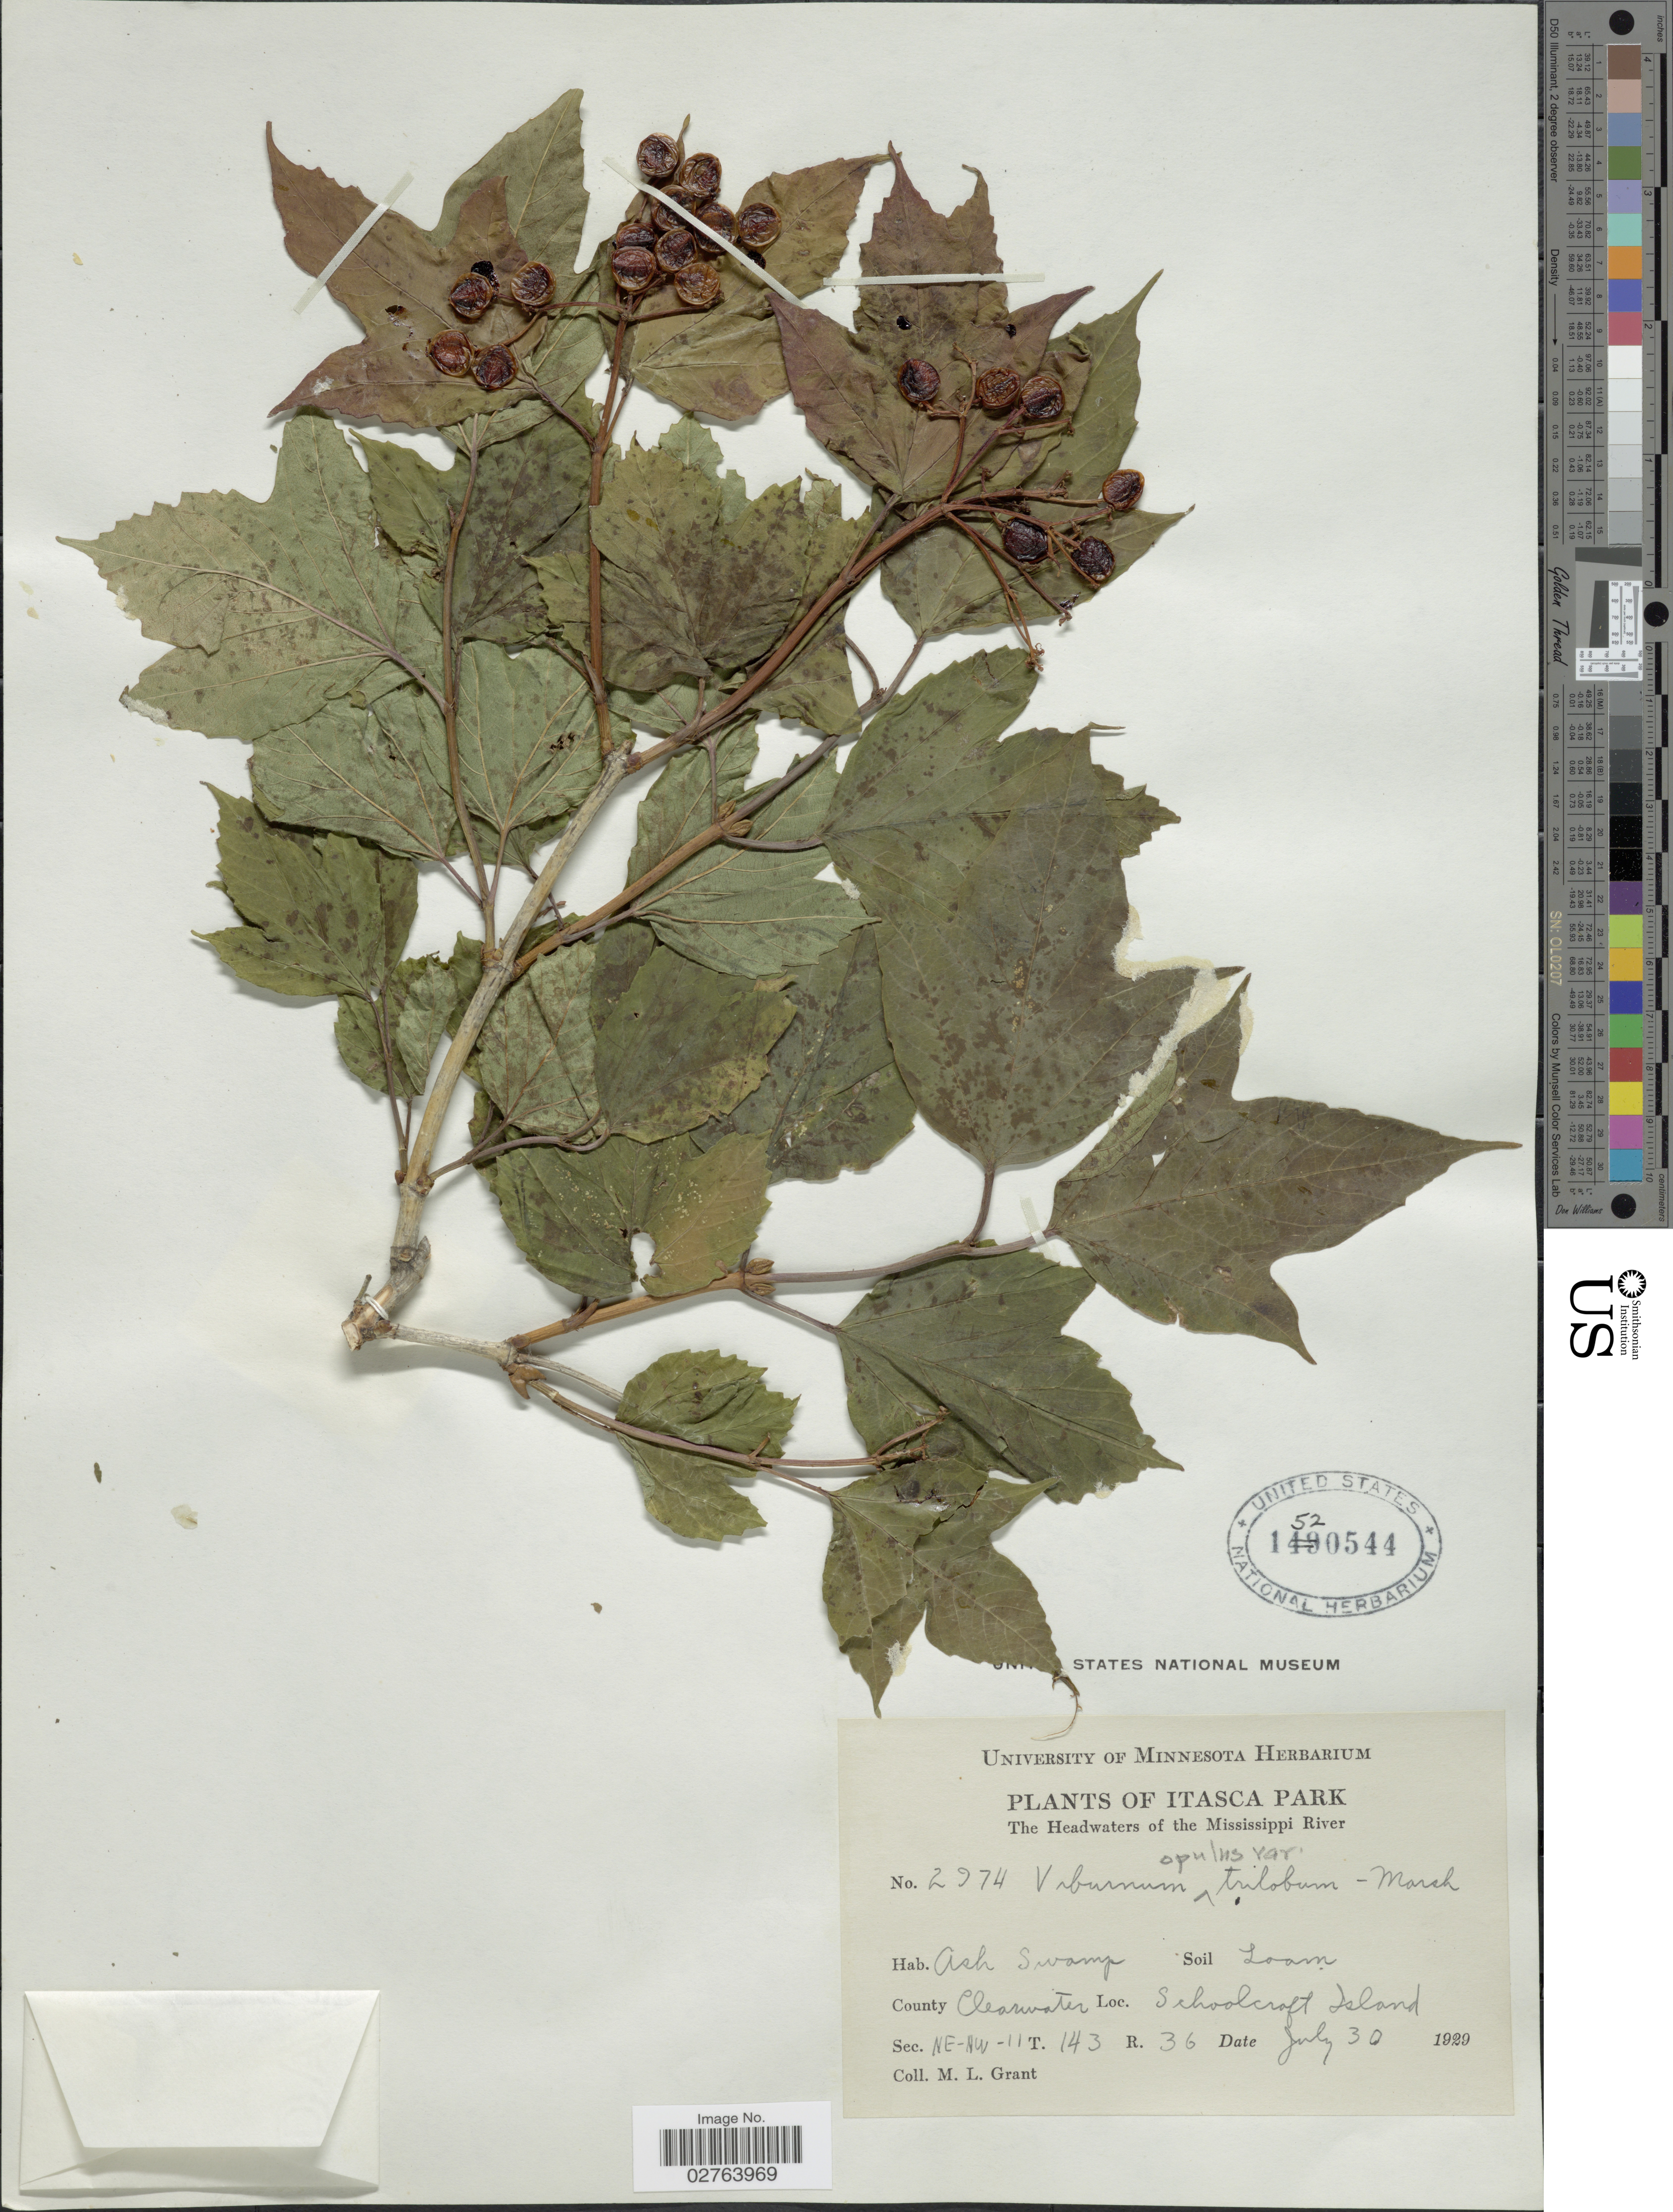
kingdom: Plantae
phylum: Tracheophyta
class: Magnoliopsida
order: Dipsacales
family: Viburnaceae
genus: Viburnum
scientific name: Viburnum opulus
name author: L.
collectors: M. L. Grant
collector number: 2974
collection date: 1929-07-30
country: United States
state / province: Minnesota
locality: Itasca Park. The Headwaters of the Mississippi River. Ash Swamp. County Clearwater. Schoolcraft Island. Sec. NE-NW-11 T.143 R.36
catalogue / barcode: US 1520544